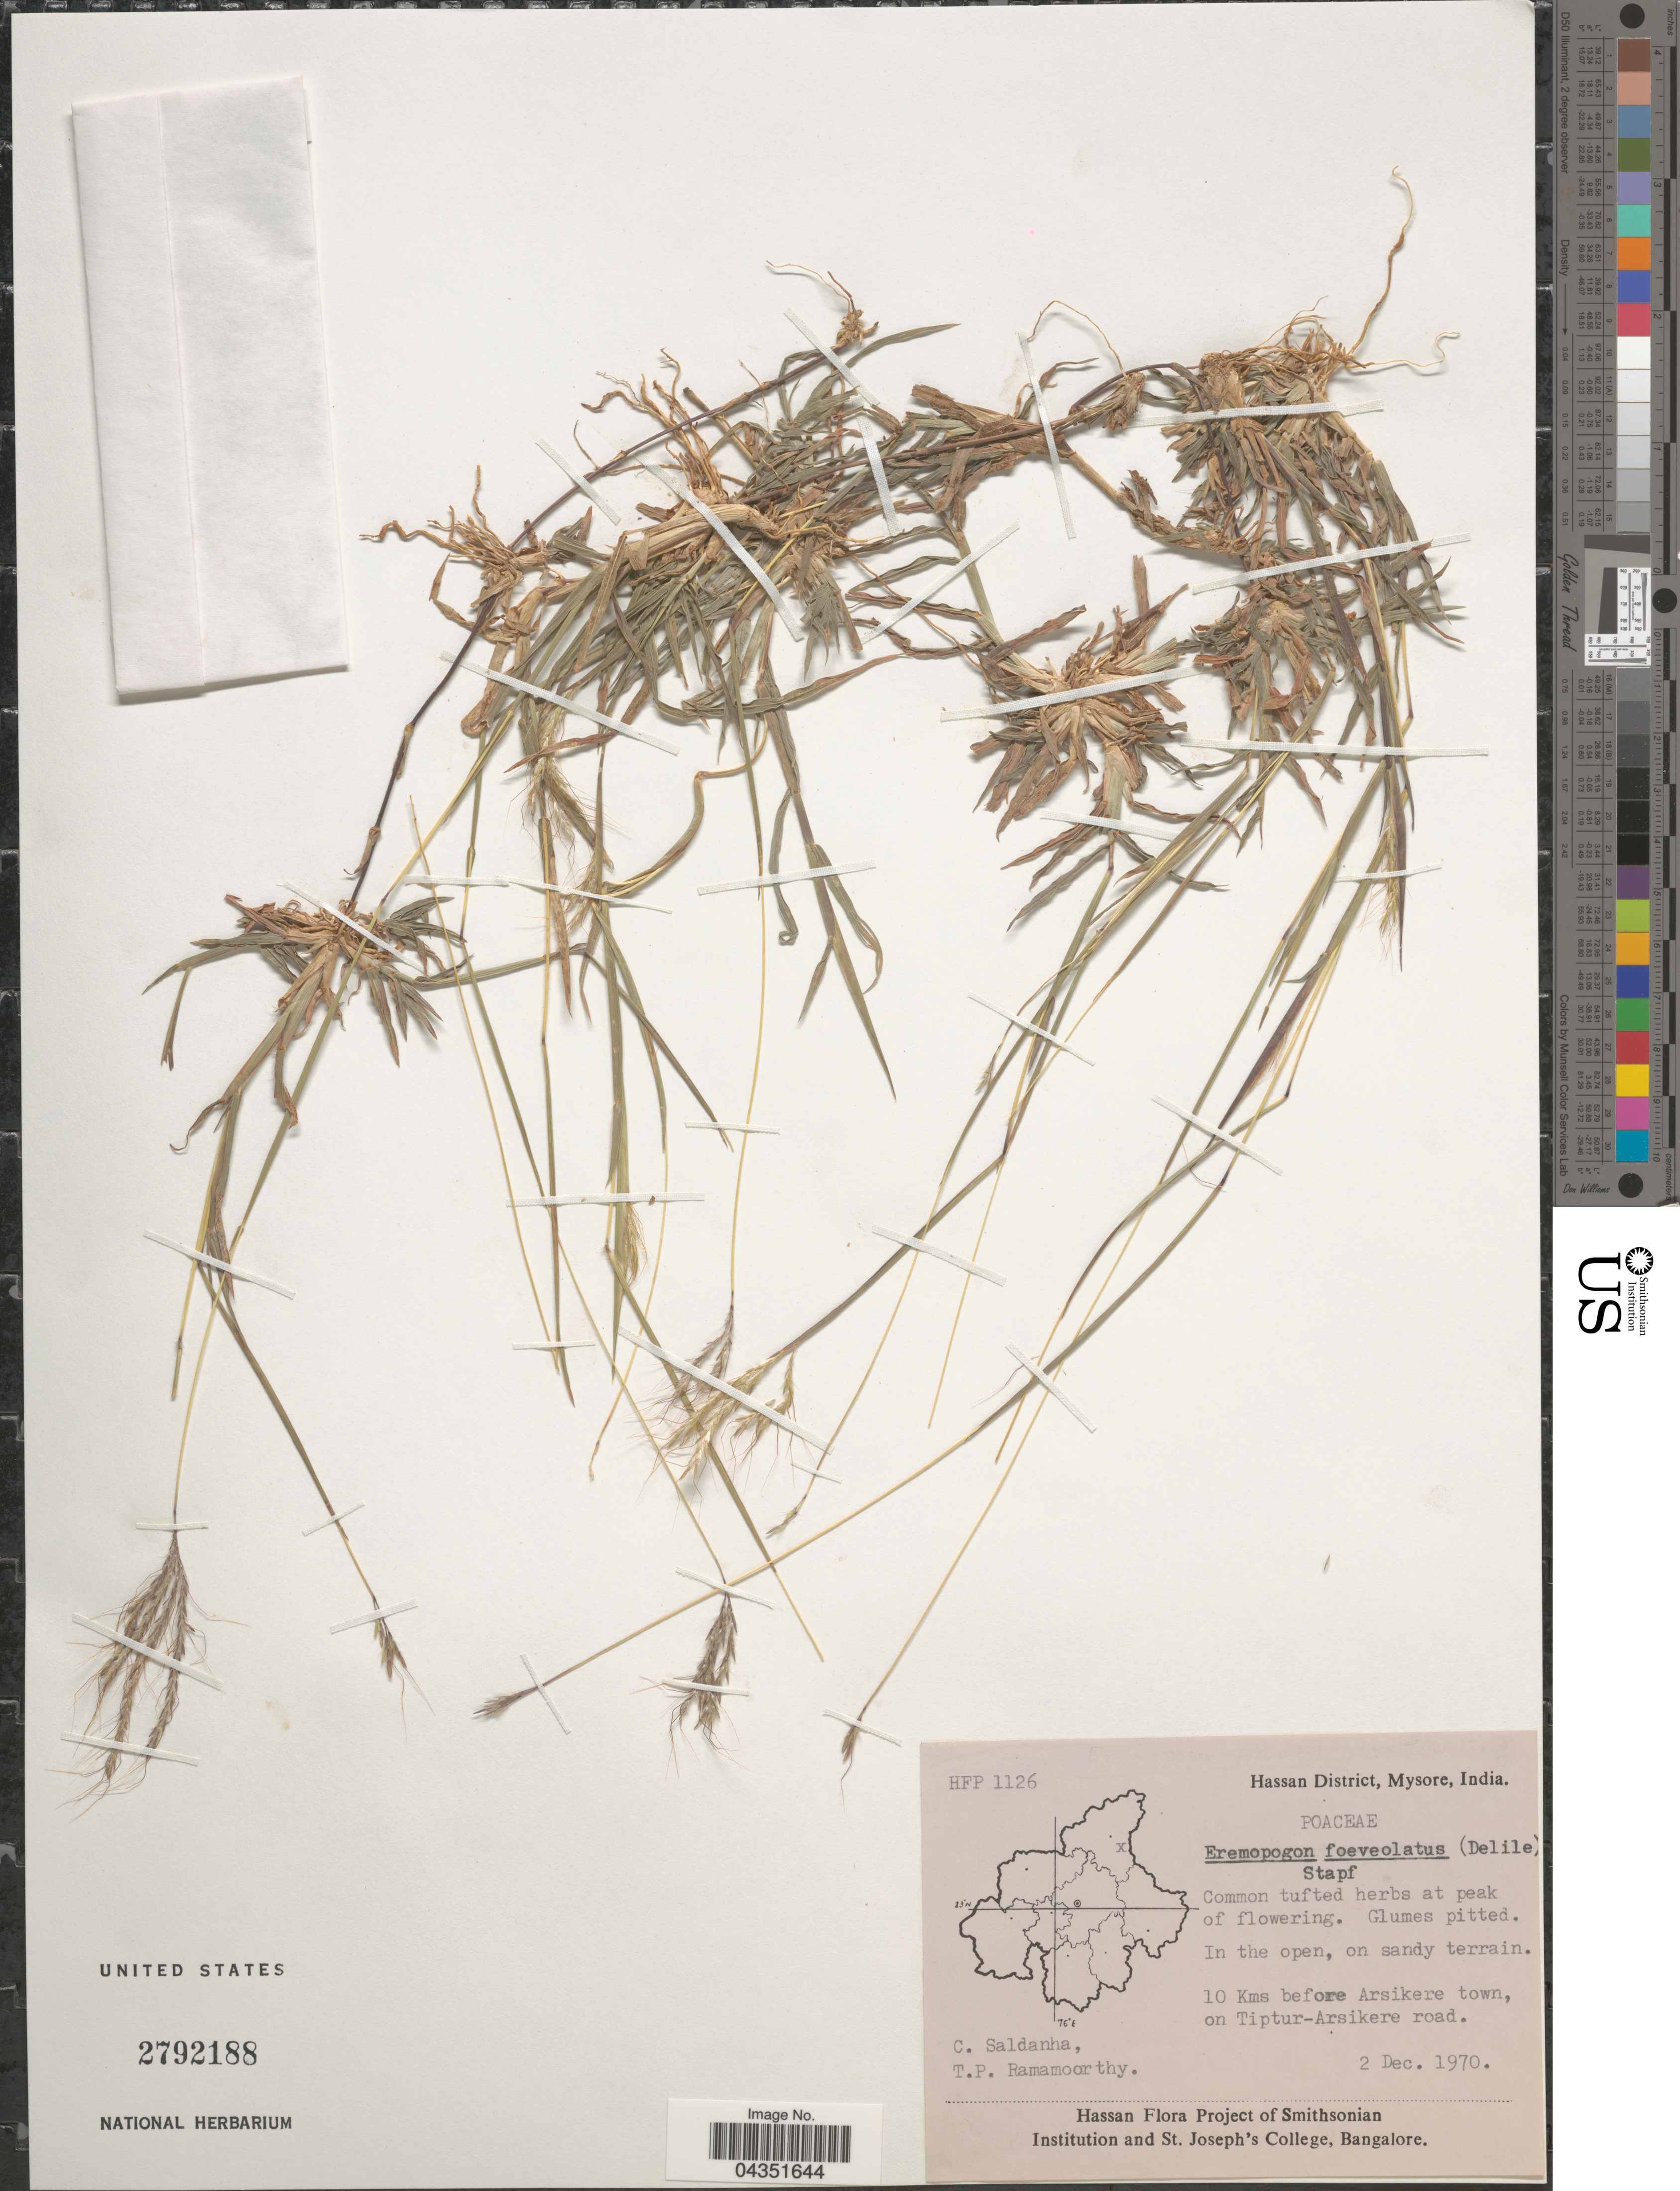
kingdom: Plantae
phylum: Tracheophyta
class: Liliopsida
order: Poales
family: Poaceae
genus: Eremopogon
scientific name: Eremopogon foveolatus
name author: (Delile) Stapf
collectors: C. Saldanha & T. P. Ramamoorthy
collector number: HFP 1126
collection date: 1970-12-02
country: India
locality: Hassan District, Mysore. 10 Kms before Arsikere town, on Tiptur-Arsikere road.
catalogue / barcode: US 2792188